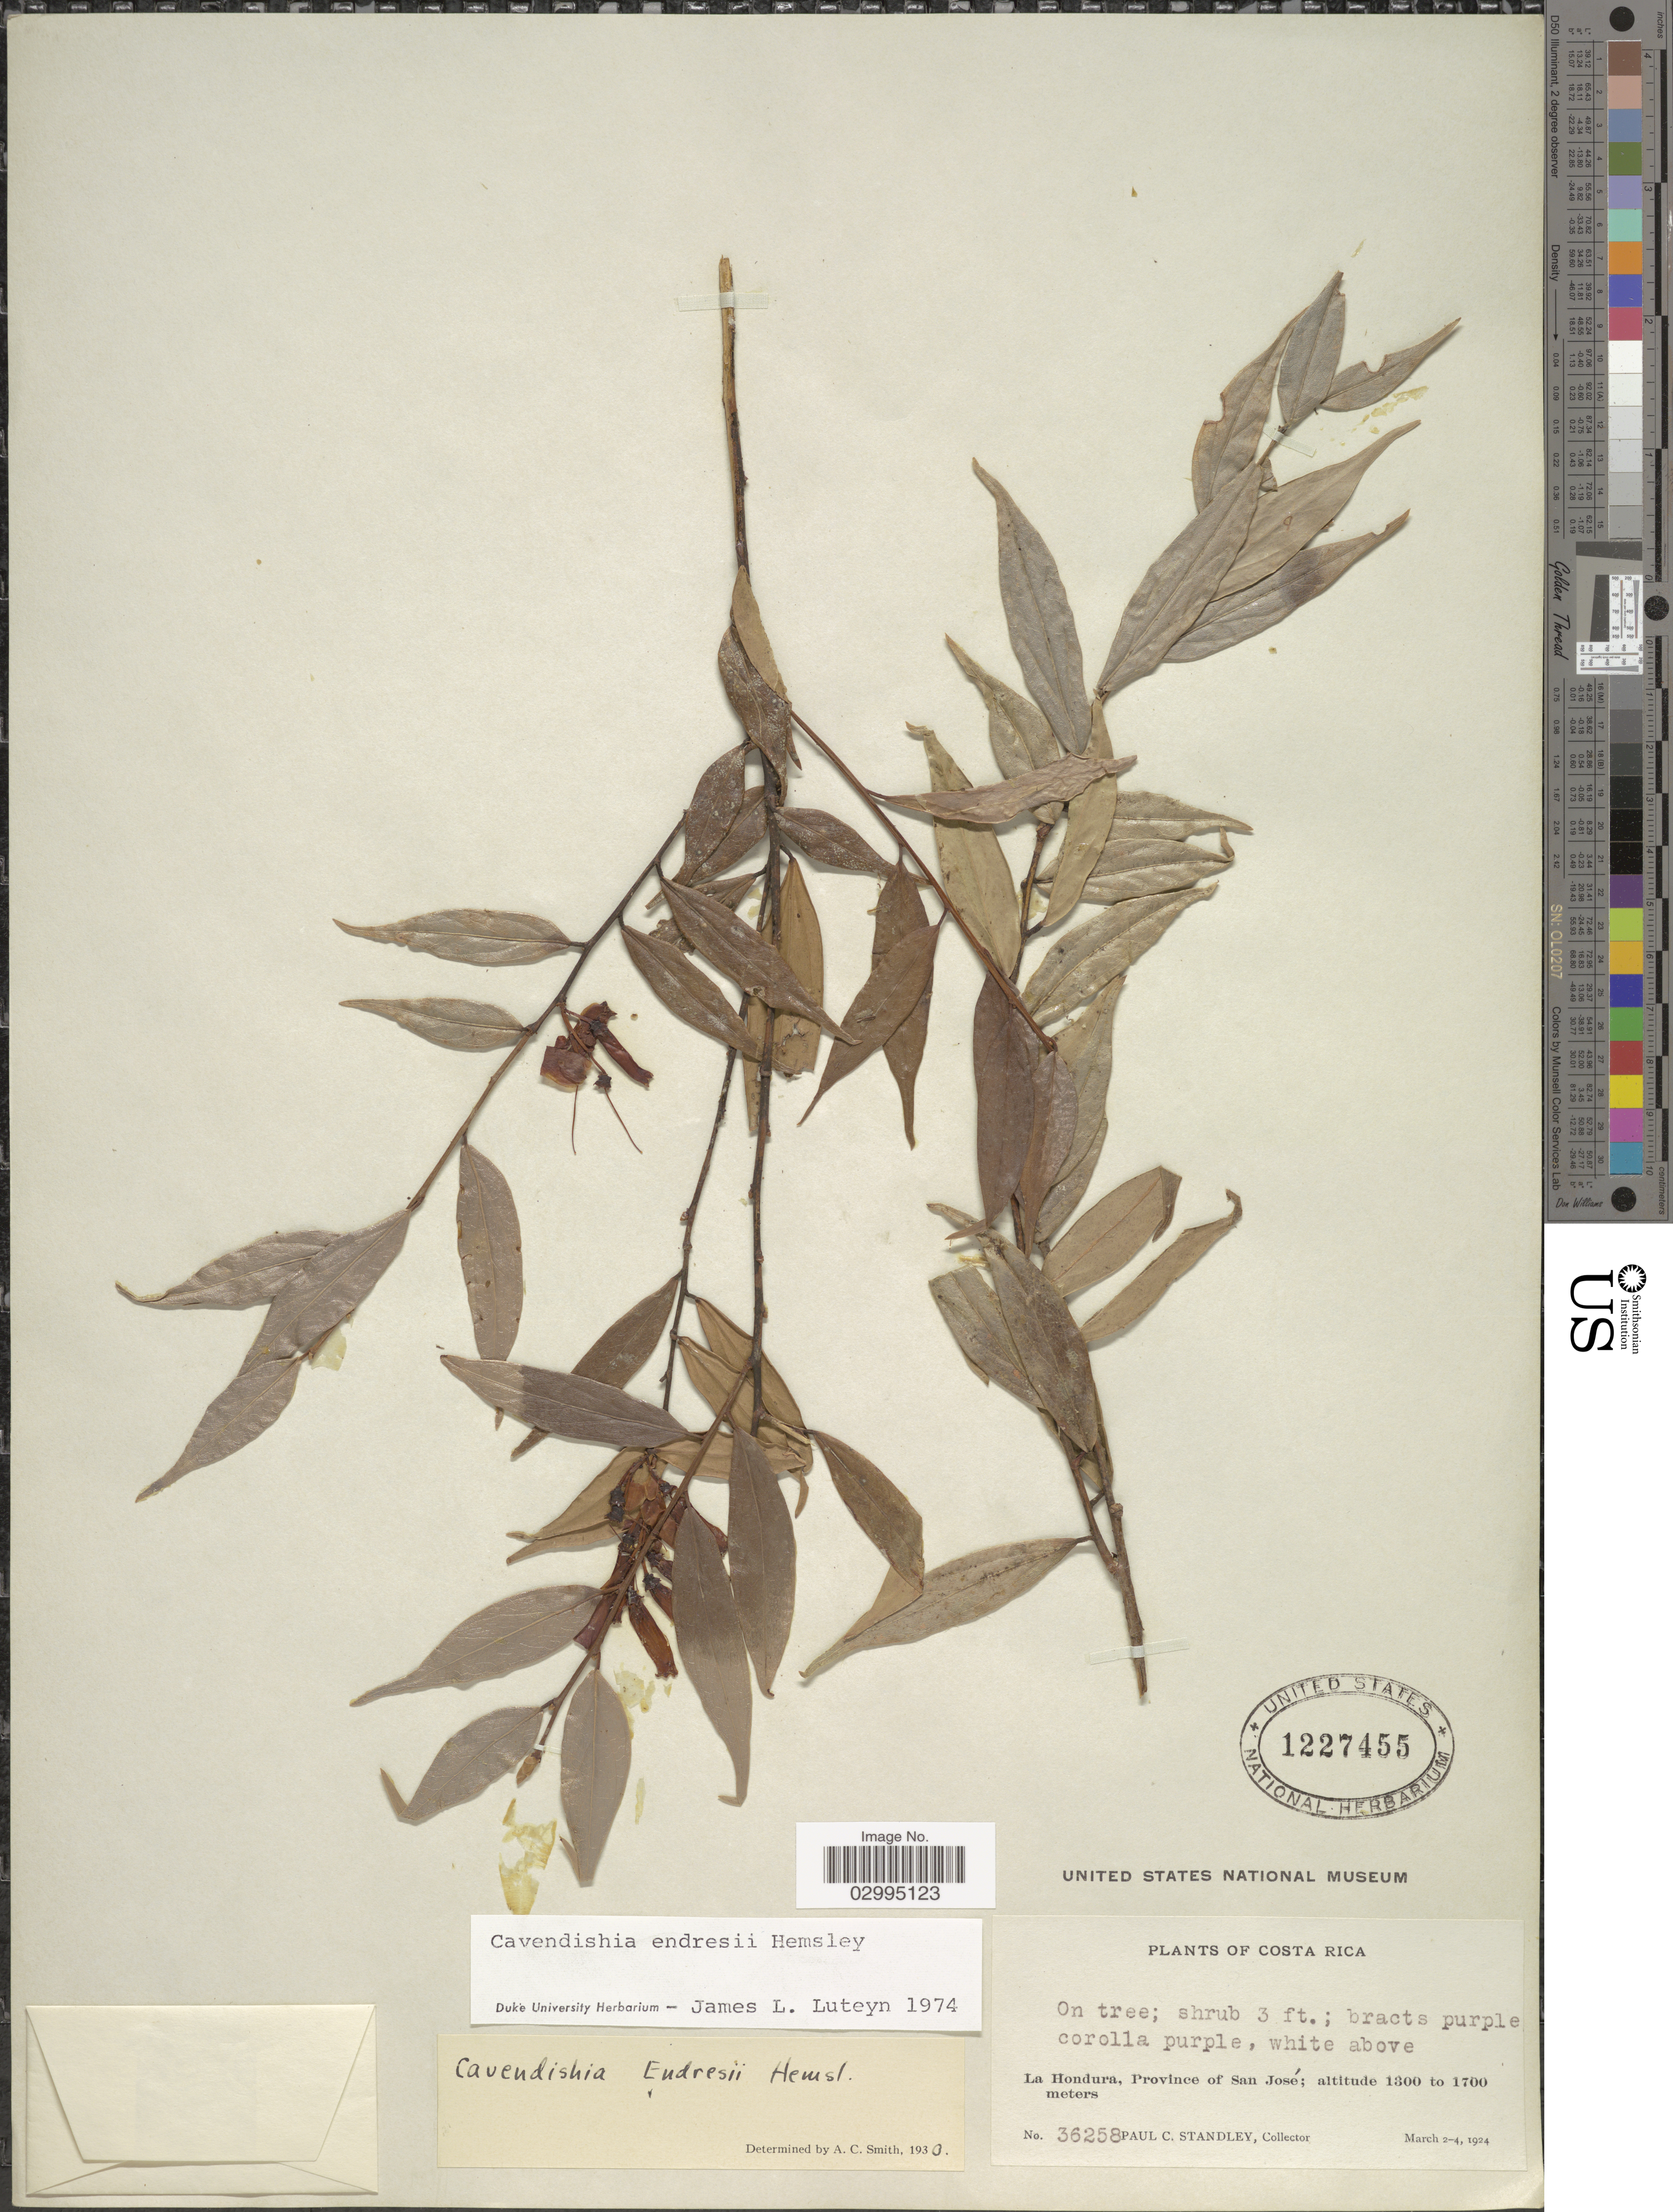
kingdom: Plantae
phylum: Tracheophyta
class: Magnoliopsida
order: Ericales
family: Ericaceae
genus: Cavendishia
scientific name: Cavendishia endresii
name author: Hemsl.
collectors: P. C. Standley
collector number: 36258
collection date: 1924-03-02/1924-03-04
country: Costa Rica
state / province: San José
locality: La Hondura, Province of San José.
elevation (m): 1300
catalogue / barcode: US 1227455